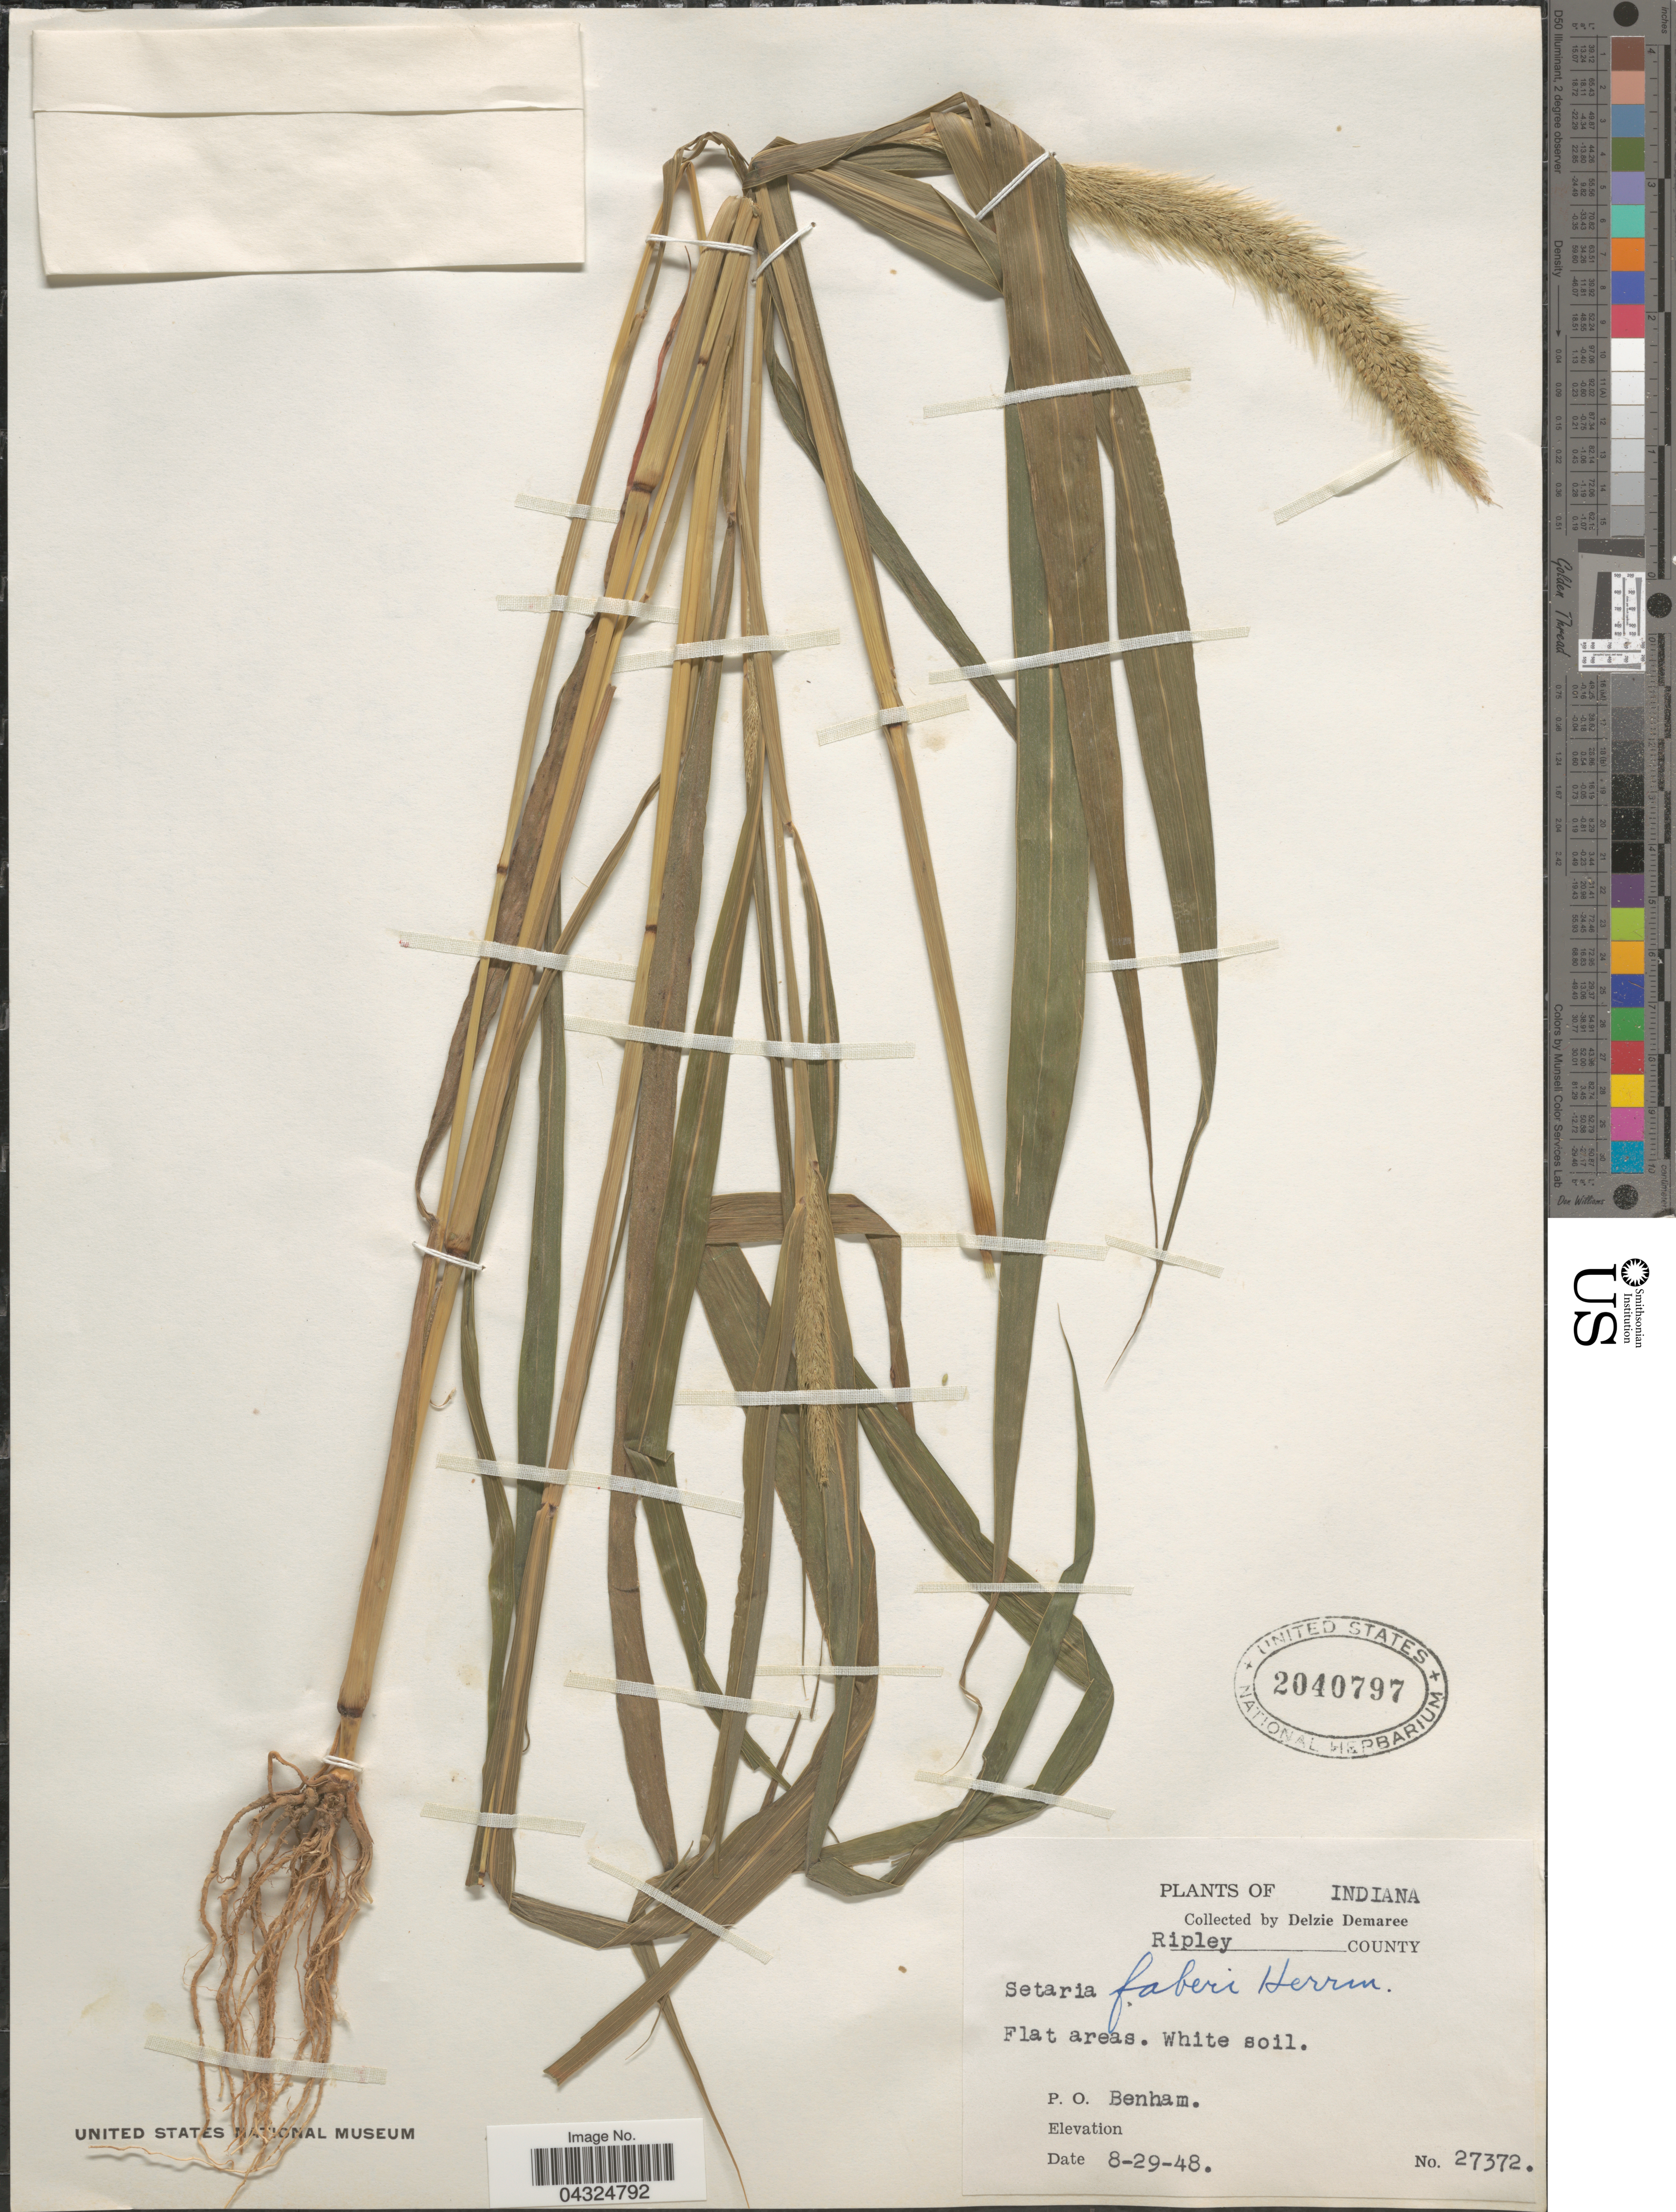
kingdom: Plantae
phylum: Tracheophyta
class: Liliopsida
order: Poales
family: Poaceae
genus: Setaria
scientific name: Setaria faberi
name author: R.A.W. Herrm.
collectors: D. Demaree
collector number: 27372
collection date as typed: Transcribed d/m/y: 29/8/48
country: United States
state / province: Indiana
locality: Ripley County. P.O. Benham.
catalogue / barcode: US 2040797